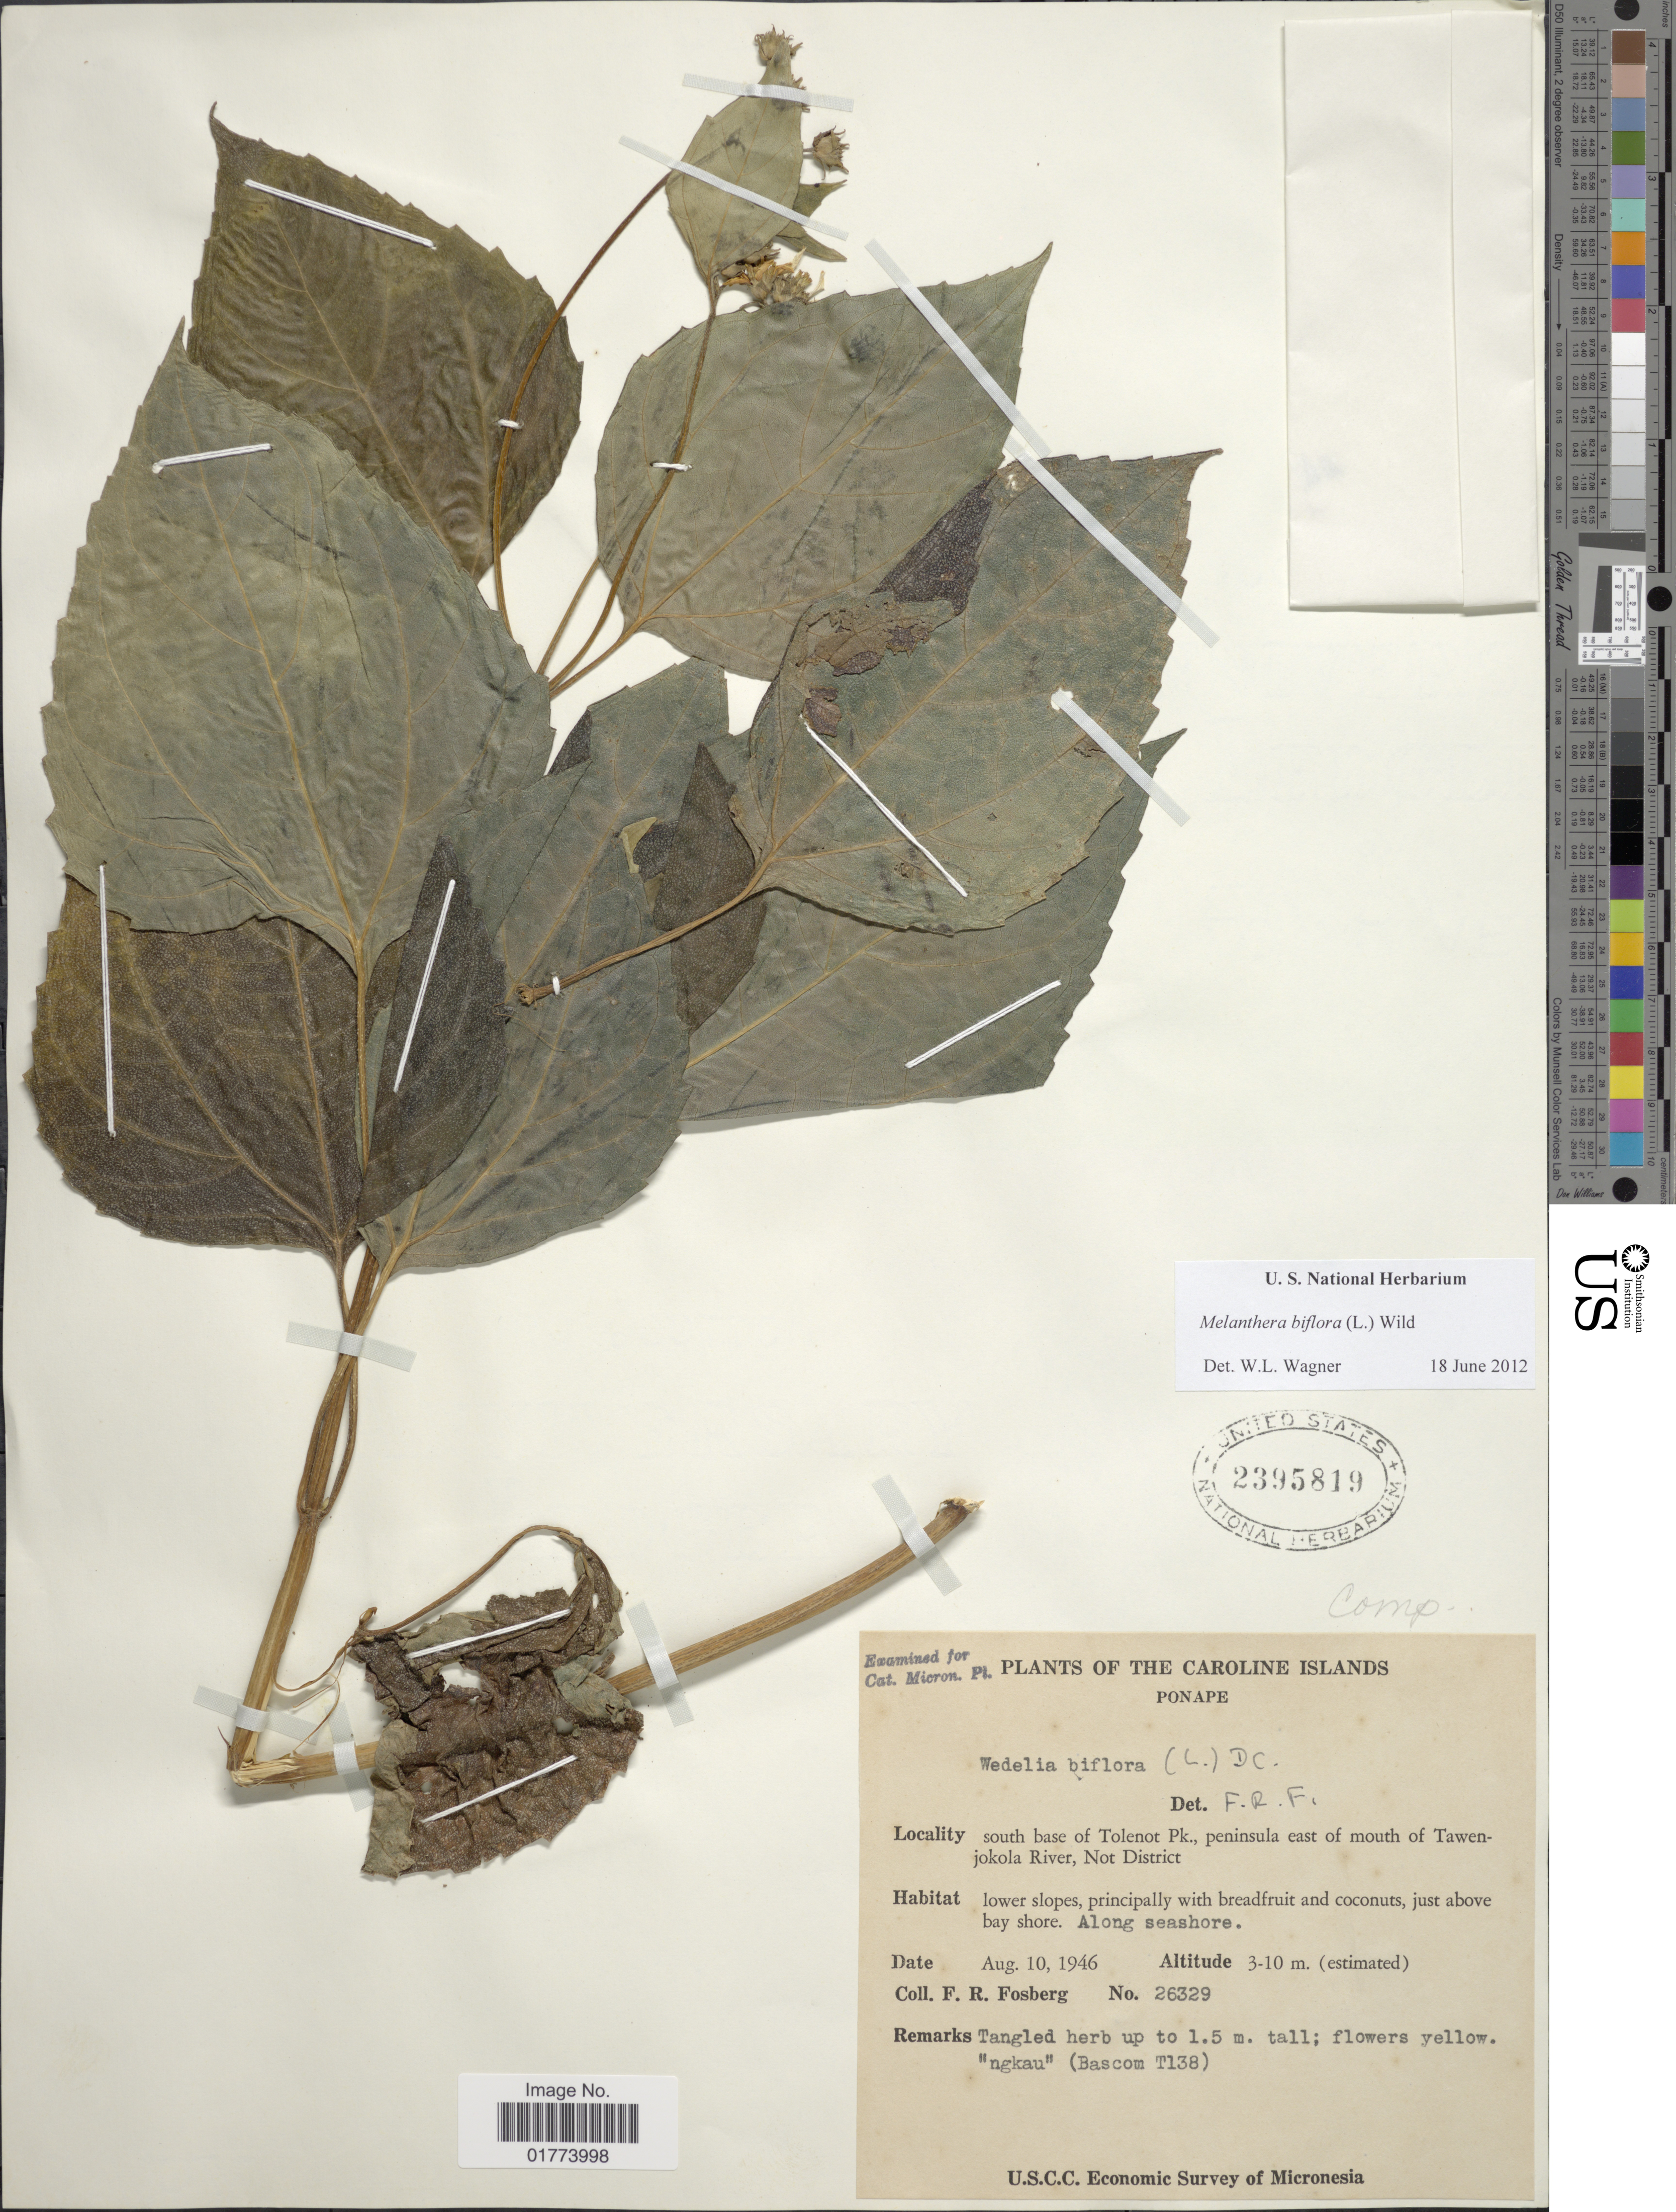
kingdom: Plantae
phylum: Tracheophyta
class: Magnoliopsida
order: Asterales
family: Asteraceae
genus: Wollastonia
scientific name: Wollastonia biflora var. biflora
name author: (L.) DC.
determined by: Wagner, W. L., (BOT), Smithsonian Institution - National Museum of Natural History (UNITED STATES)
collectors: F. R. Fosberg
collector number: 26329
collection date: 1946-08-10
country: Micronesia, Federated States of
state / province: Pohnpei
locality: Caroline Islands, Ponape, South base of Tolenot Ok., peninsula east of mouth of Tawen-jokola River, Not District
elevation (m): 3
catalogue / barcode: US 2395819